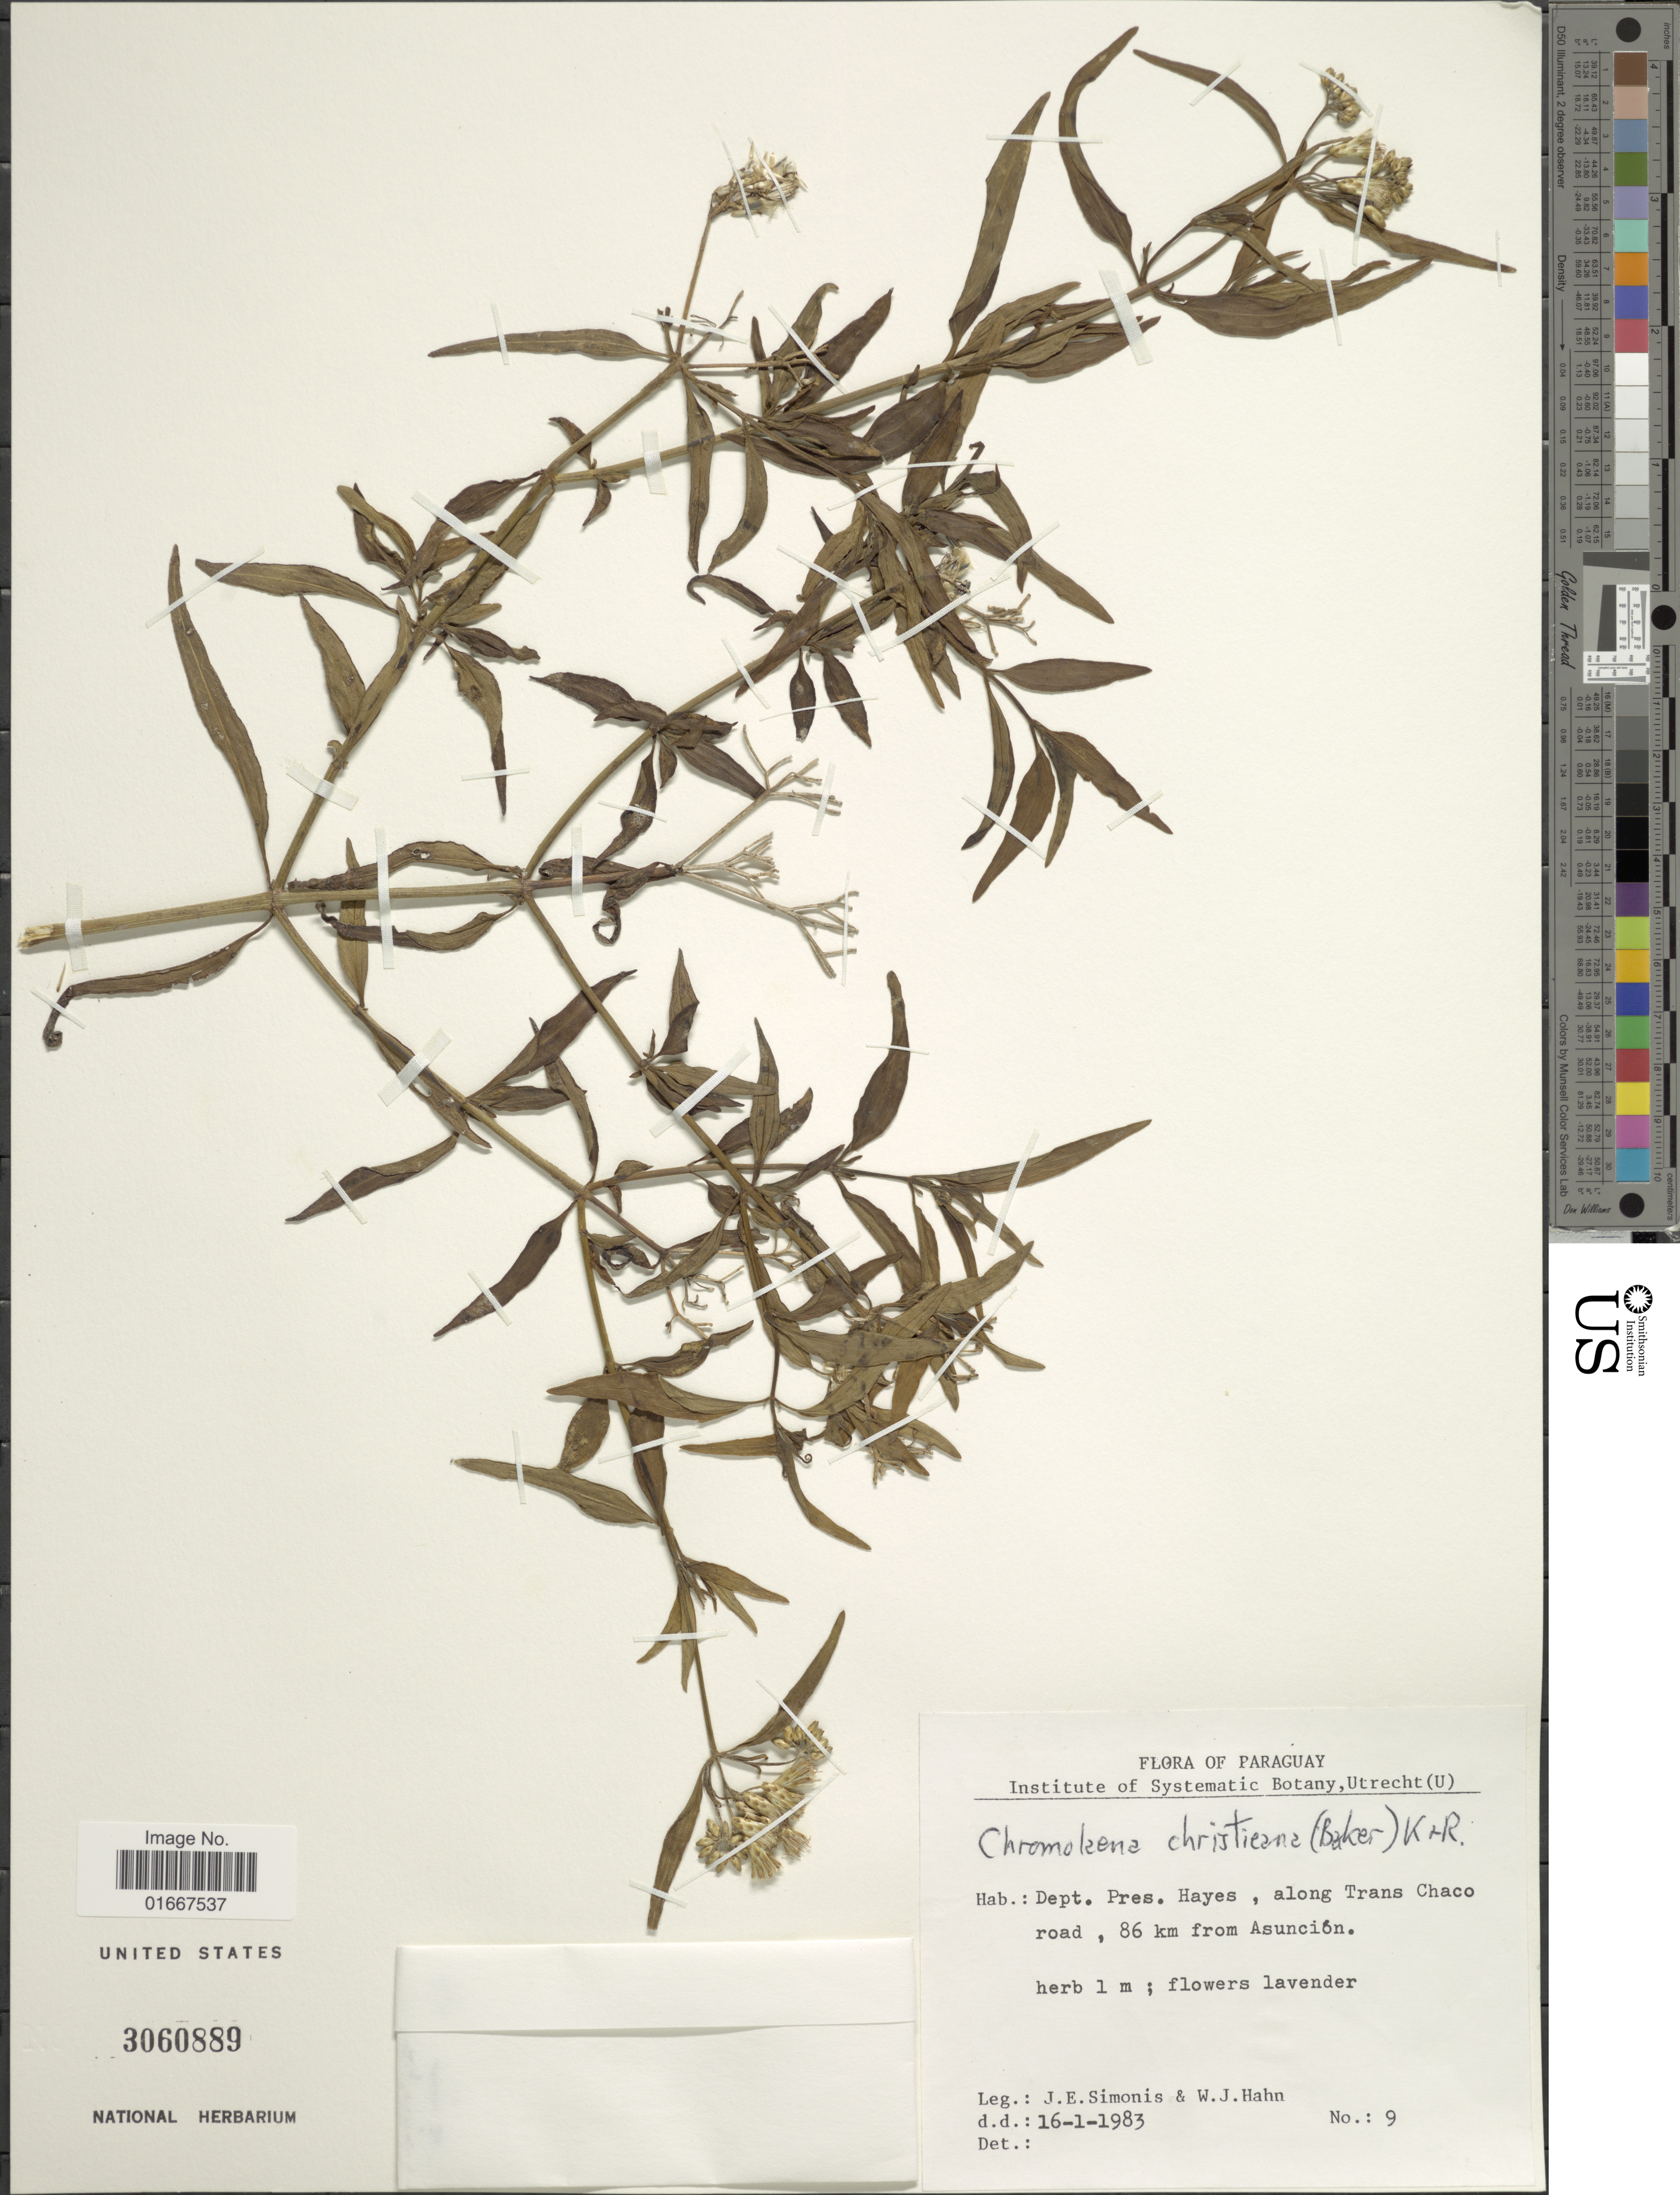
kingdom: Plantae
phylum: Tracheophyta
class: Magnoliopsida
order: Asterales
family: Asteraceae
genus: Chromolaena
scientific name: Chromolaena christieana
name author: (Baker) R.M. King & H. Rob.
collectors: J. E. Simonis & W. J. Hahn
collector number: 09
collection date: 1983-01-16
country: Paraguay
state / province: Presidente Hayes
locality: Along Trans Chaco road, 86 km from Asuncion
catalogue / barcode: US 3060889